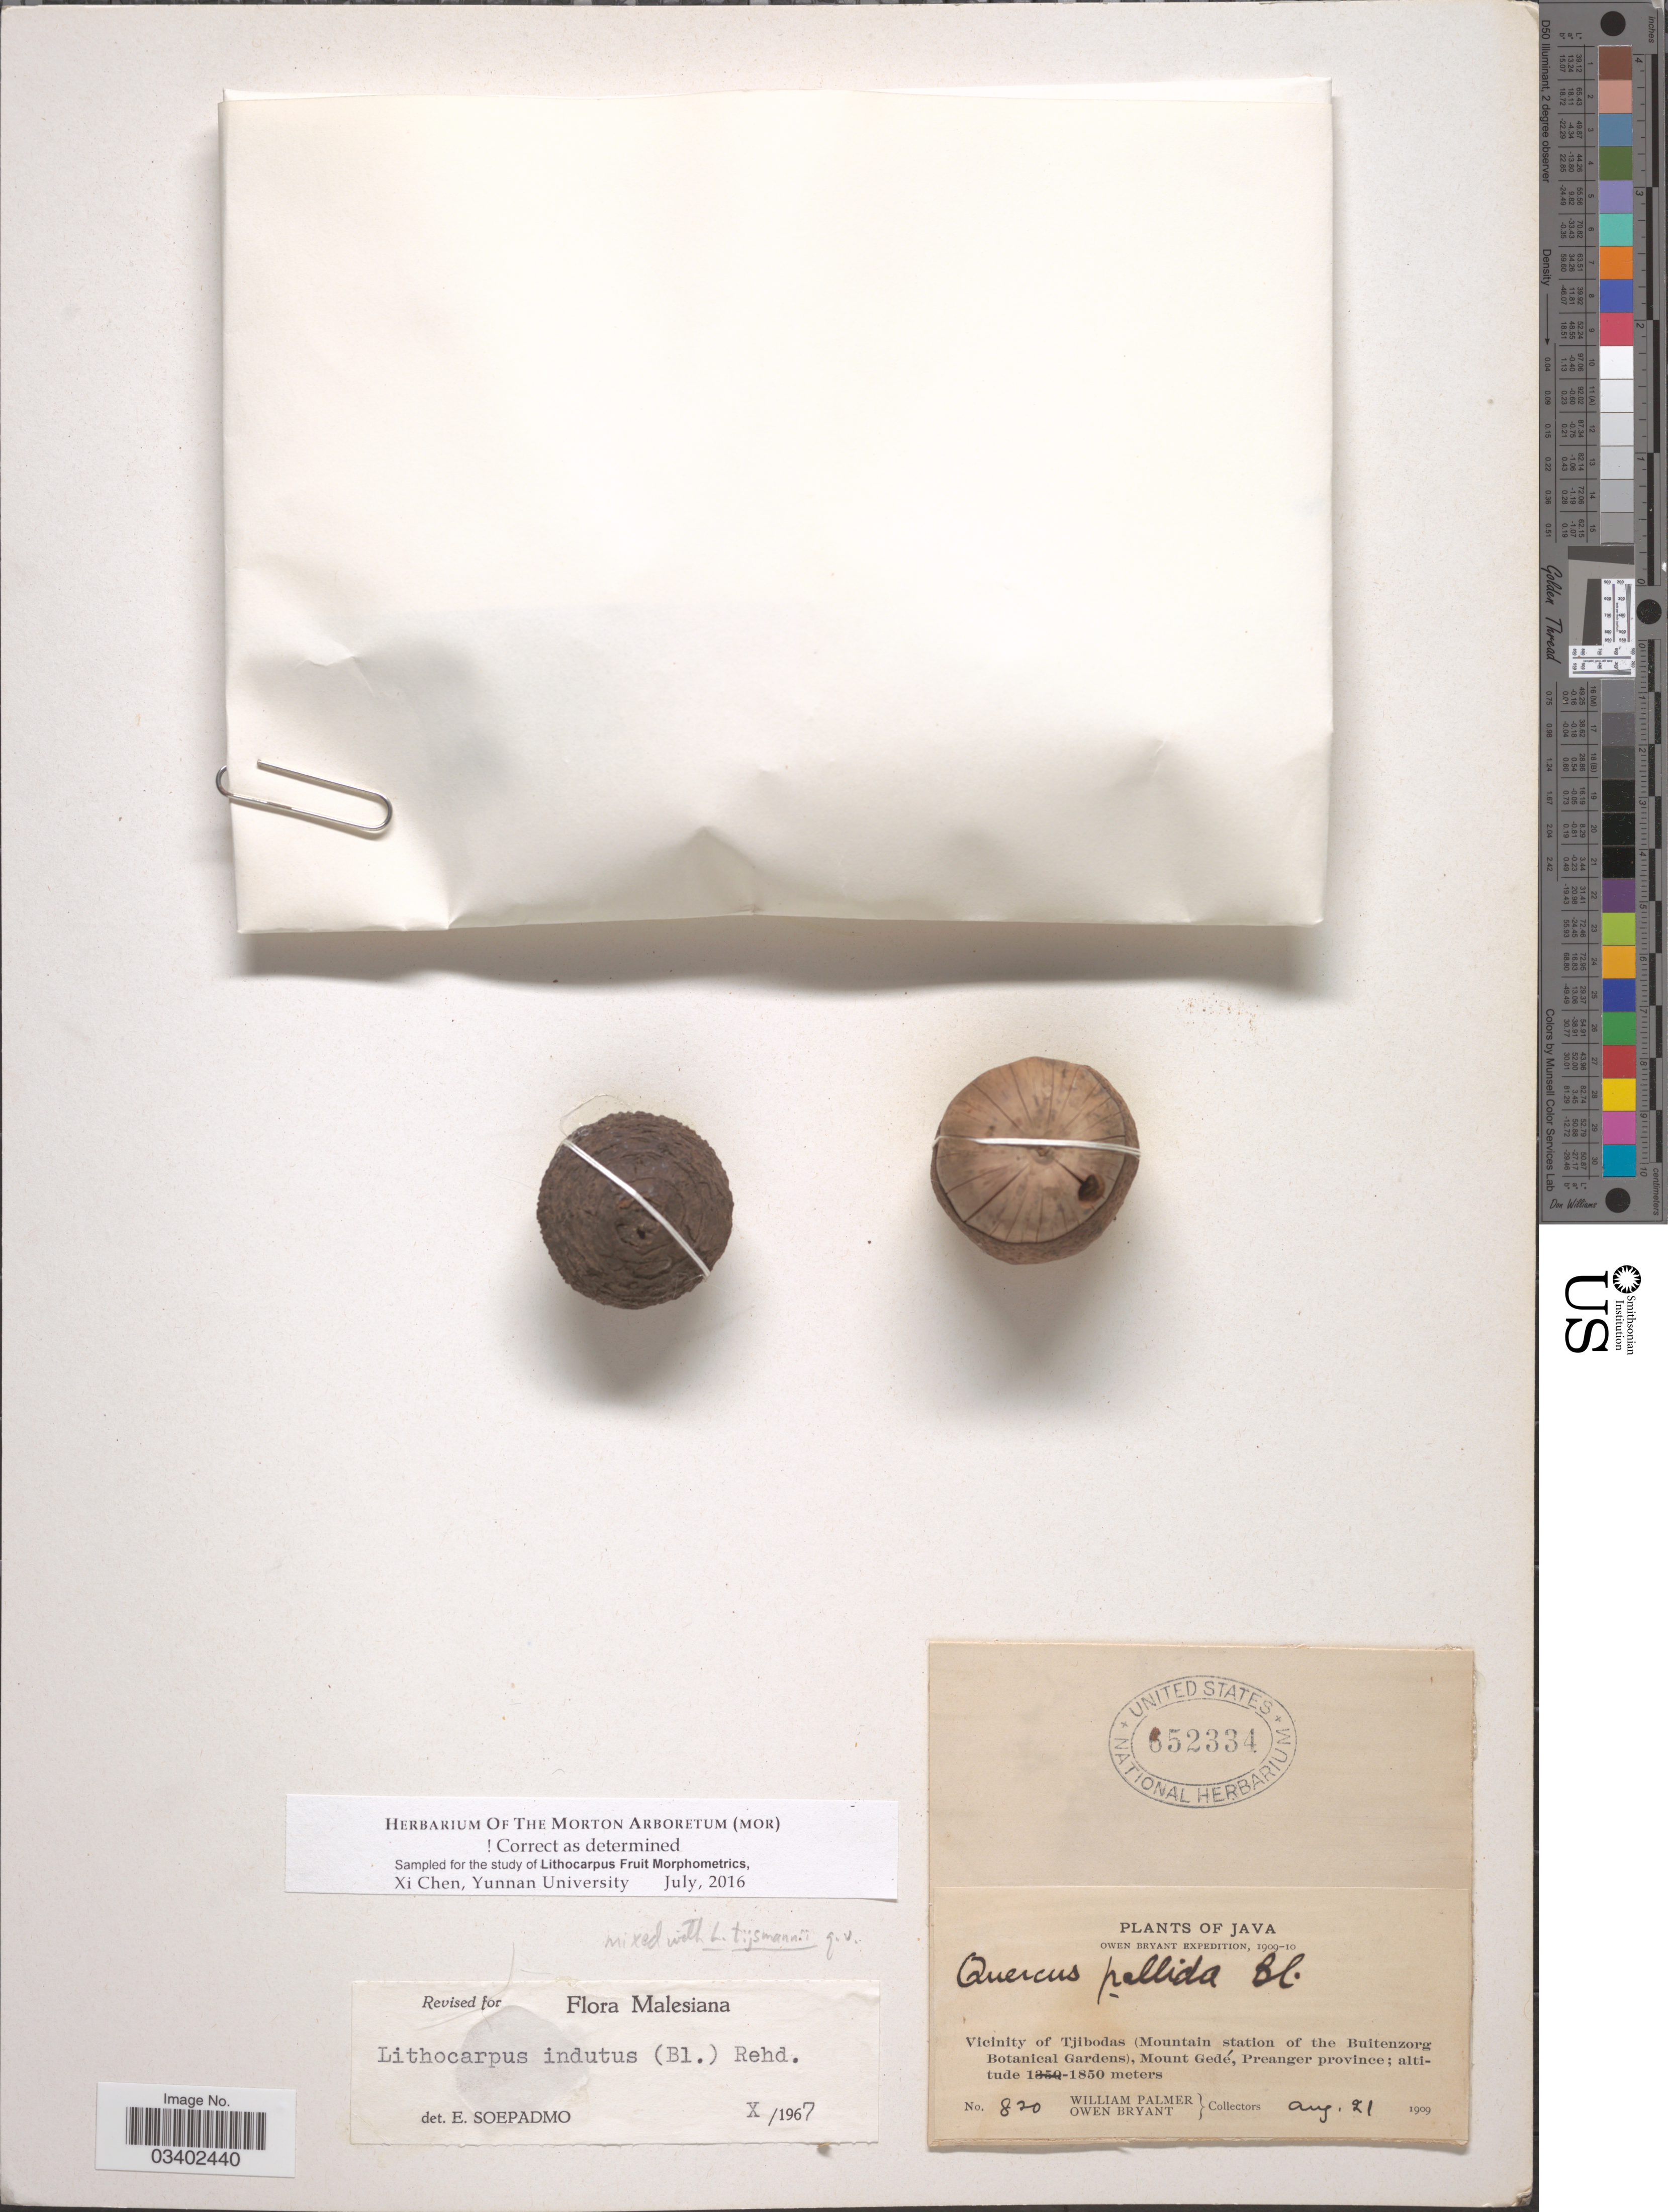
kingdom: Plantae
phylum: Tracheophyta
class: Magnoliopsida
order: Fagales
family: Fagaceae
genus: Lithocarpus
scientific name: Lithocarpus indutus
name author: (Blume) Rehder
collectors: W. Palmer & O. Bryant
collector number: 820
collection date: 1909-08-21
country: Indonesia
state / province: Java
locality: Vicinity of Tjibodas (Mountain station of the Buitenzorg Botanical Gardens), Mount Gedé, Preanger province.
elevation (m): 1850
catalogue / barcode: US 652334